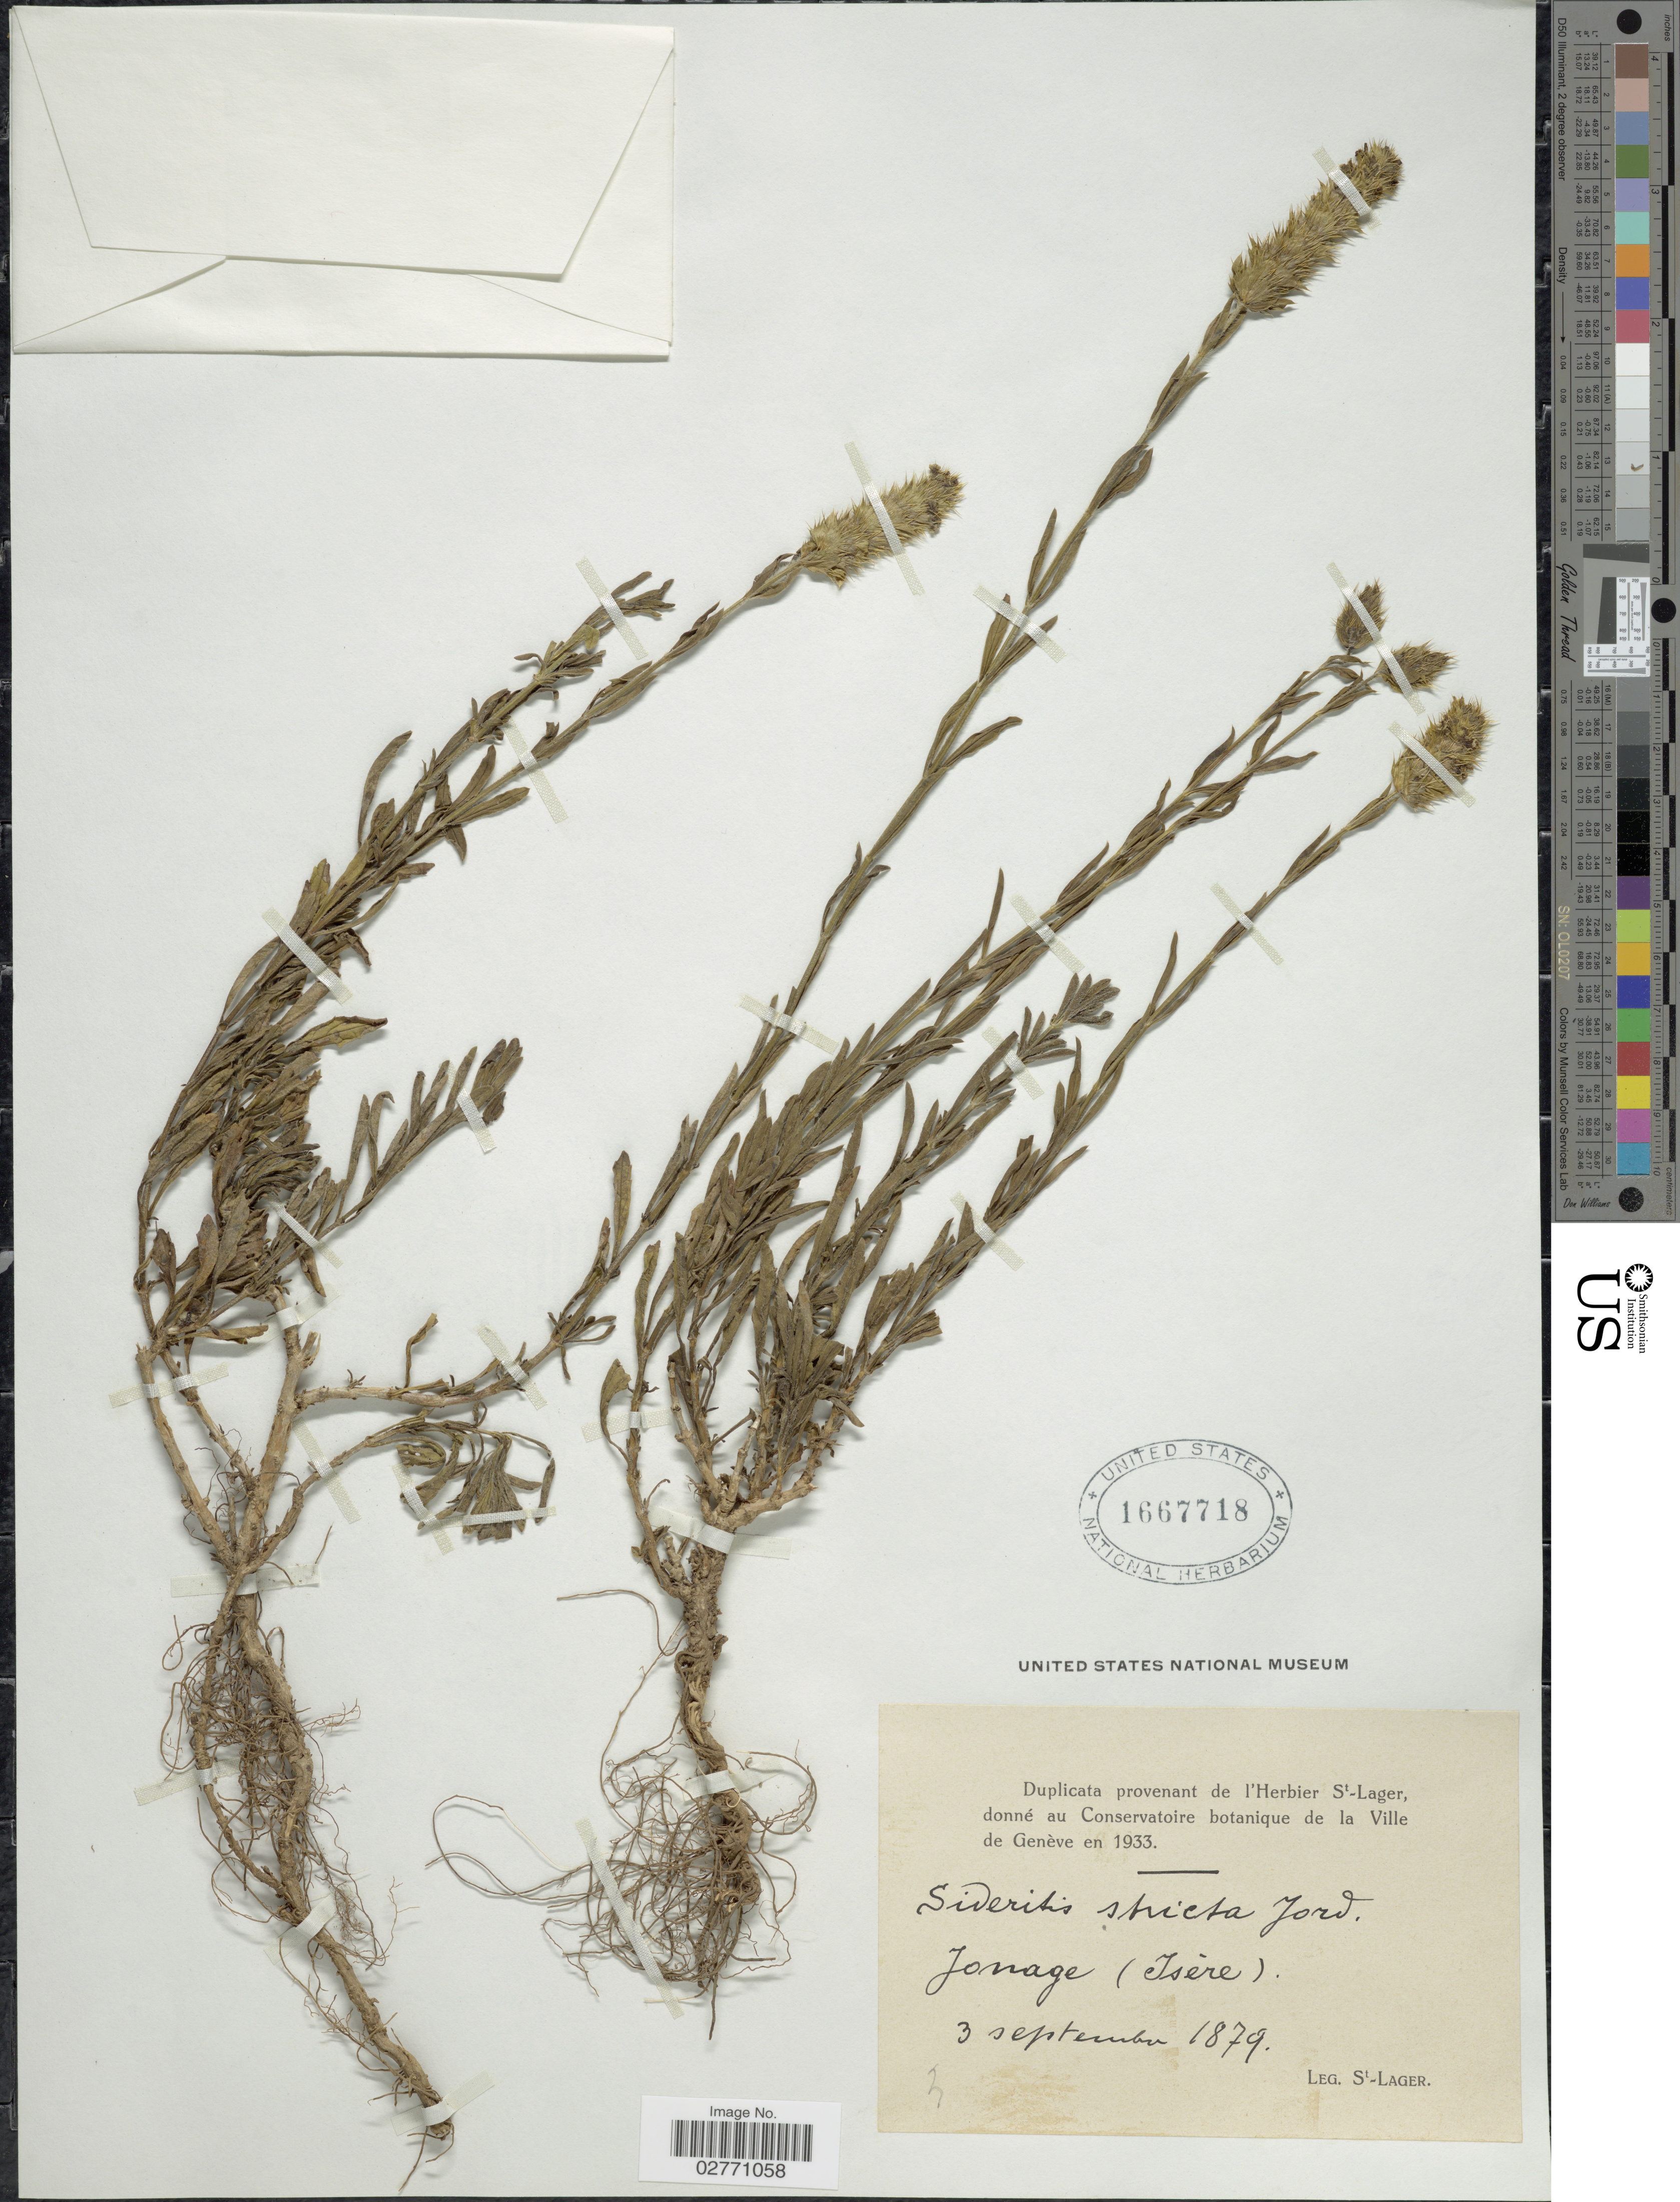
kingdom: Plantae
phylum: Tracheophyta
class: Magnoliopsida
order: Lamiales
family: Lamiaceae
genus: Sideritis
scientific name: Sideritis stricta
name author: Boiss. & Heldr. ex Benth. in DC.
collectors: -. St. Lager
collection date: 1879-09-03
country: France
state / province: Auvergne-Rhône-Alpes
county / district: Isère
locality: Jonage (Isère).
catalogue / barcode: US 1667718